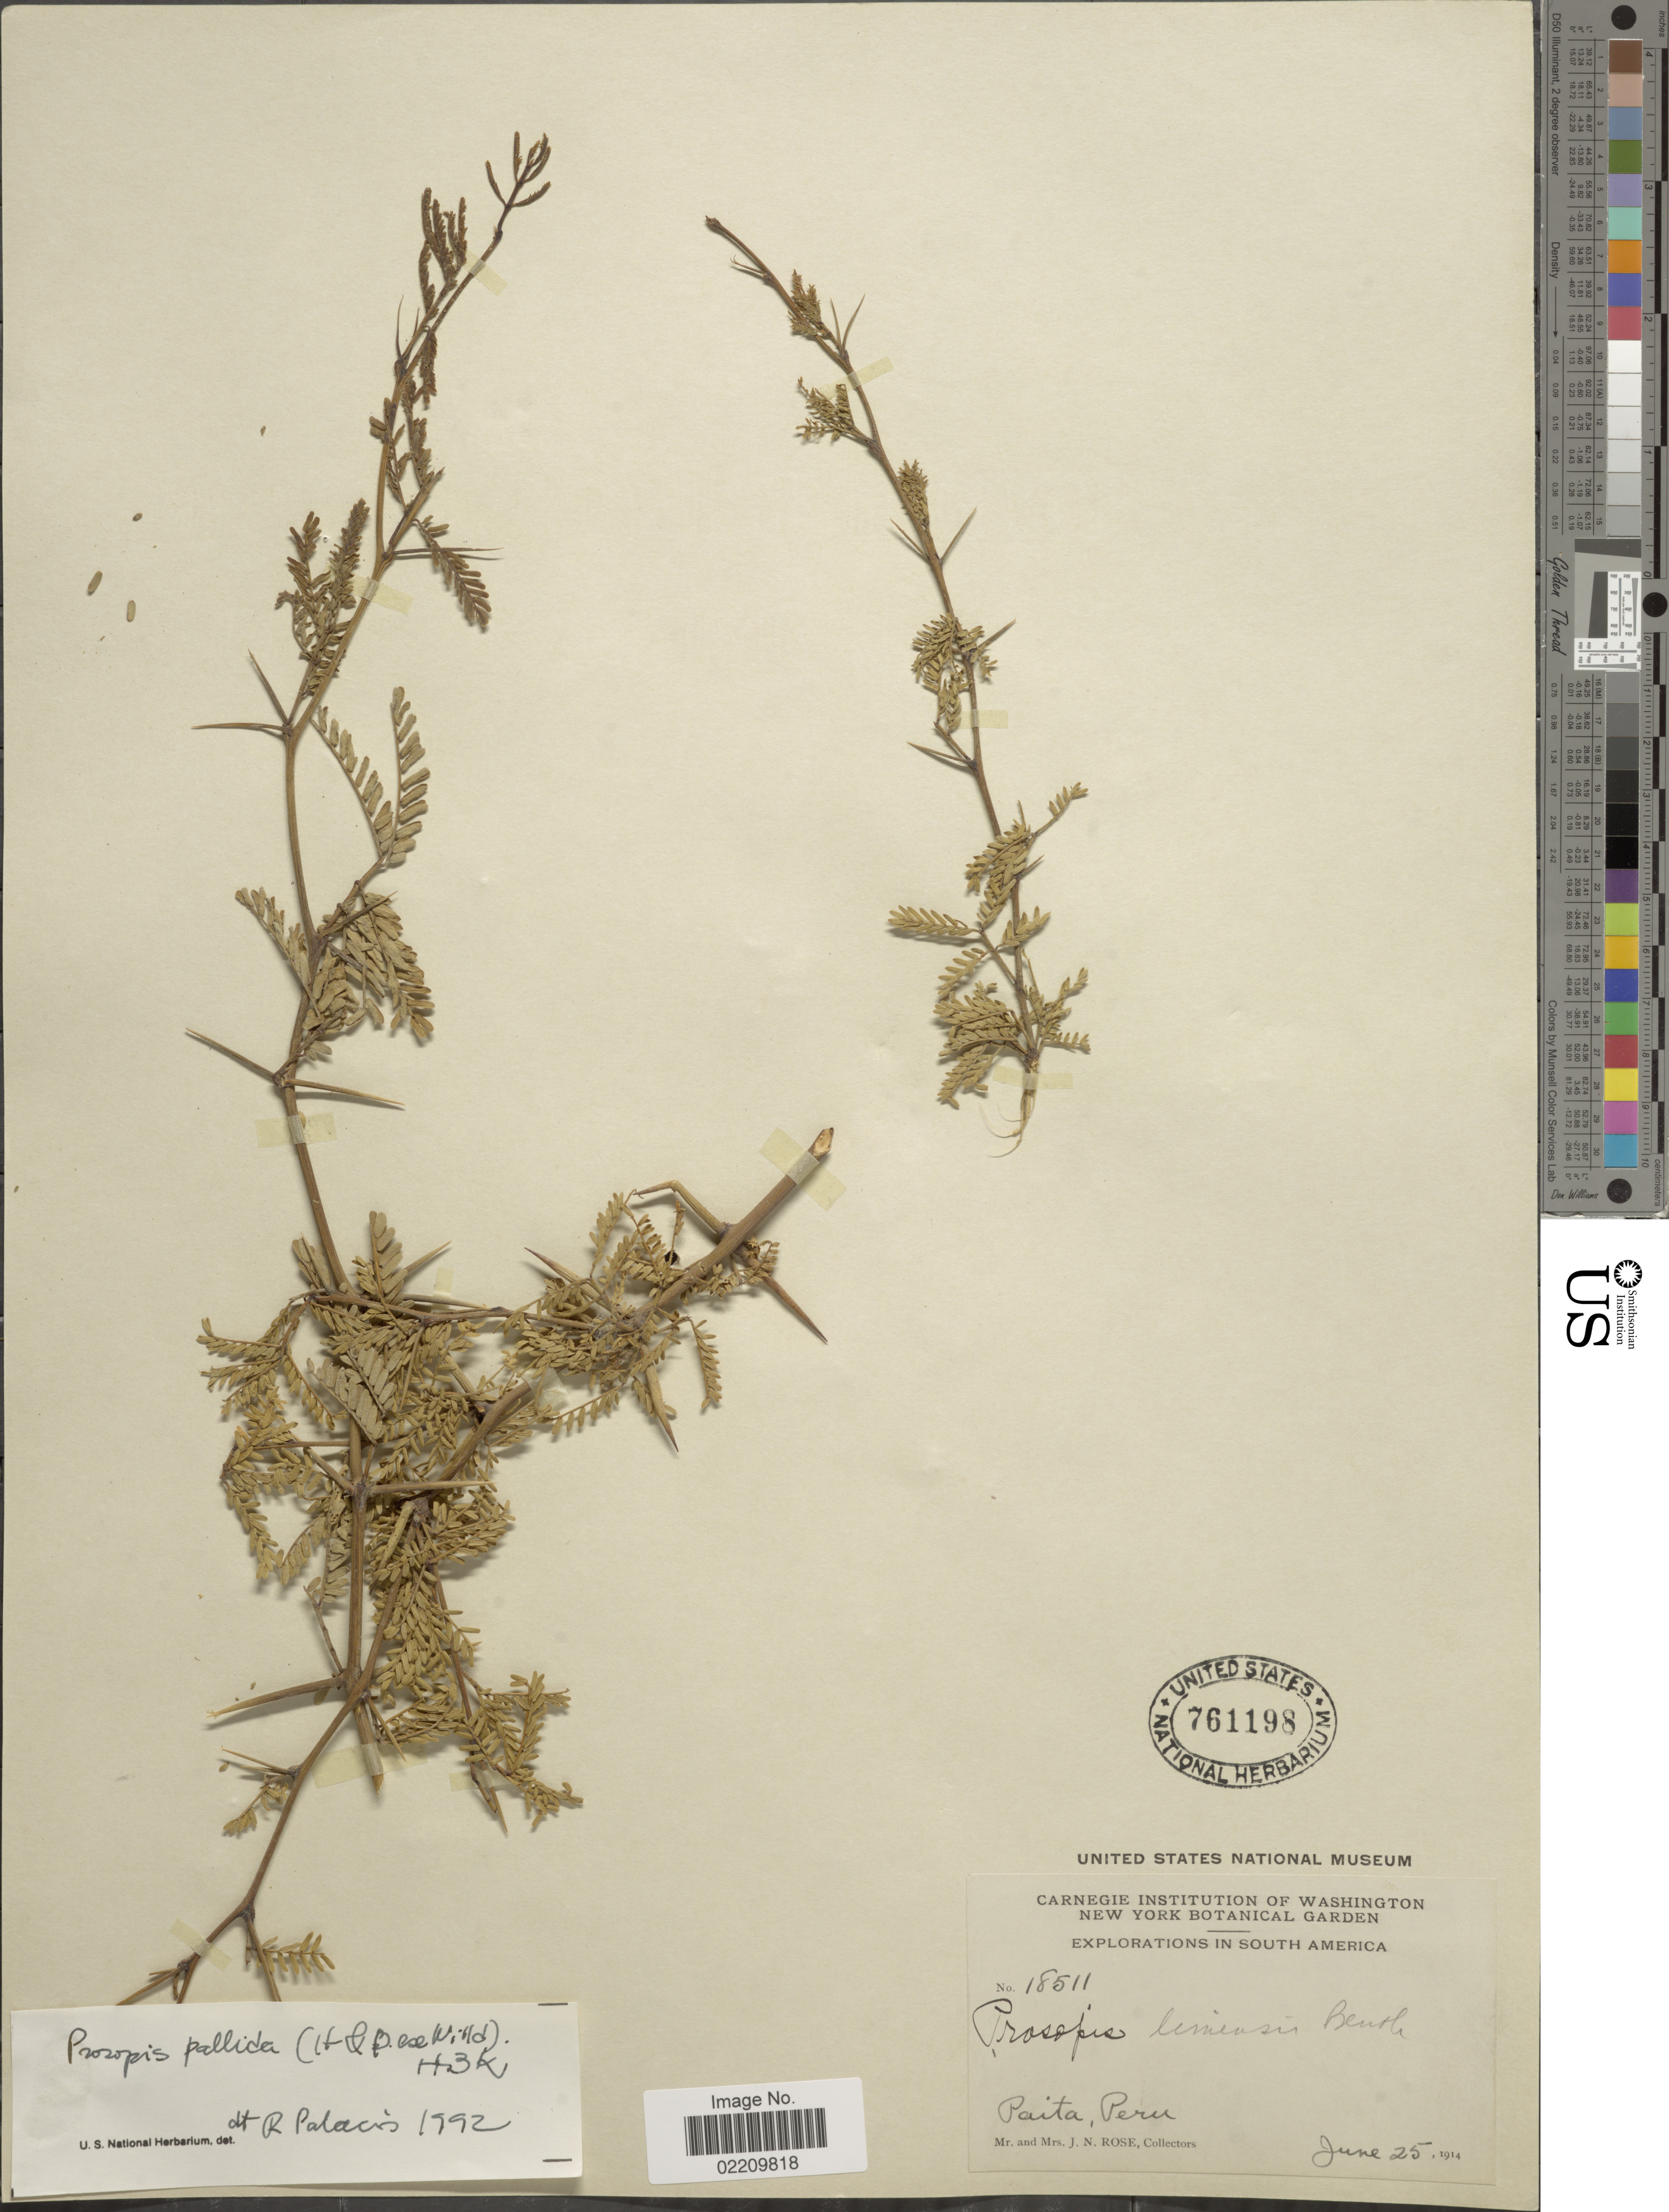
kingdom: Plantae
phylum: Tracheophyta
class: Magnoliopsida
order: Fabales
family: Fabaceae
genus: Neltuma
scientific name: Neltuma pallida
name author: (Humb. & Bonpl. ex Willd.) C. E. Hughes & G.P. Lewis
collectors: J. N. Rose & L. B. Rose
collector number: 18511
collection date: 1914-06-25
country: Peru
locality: Paita, Peru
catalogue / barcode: US 761198